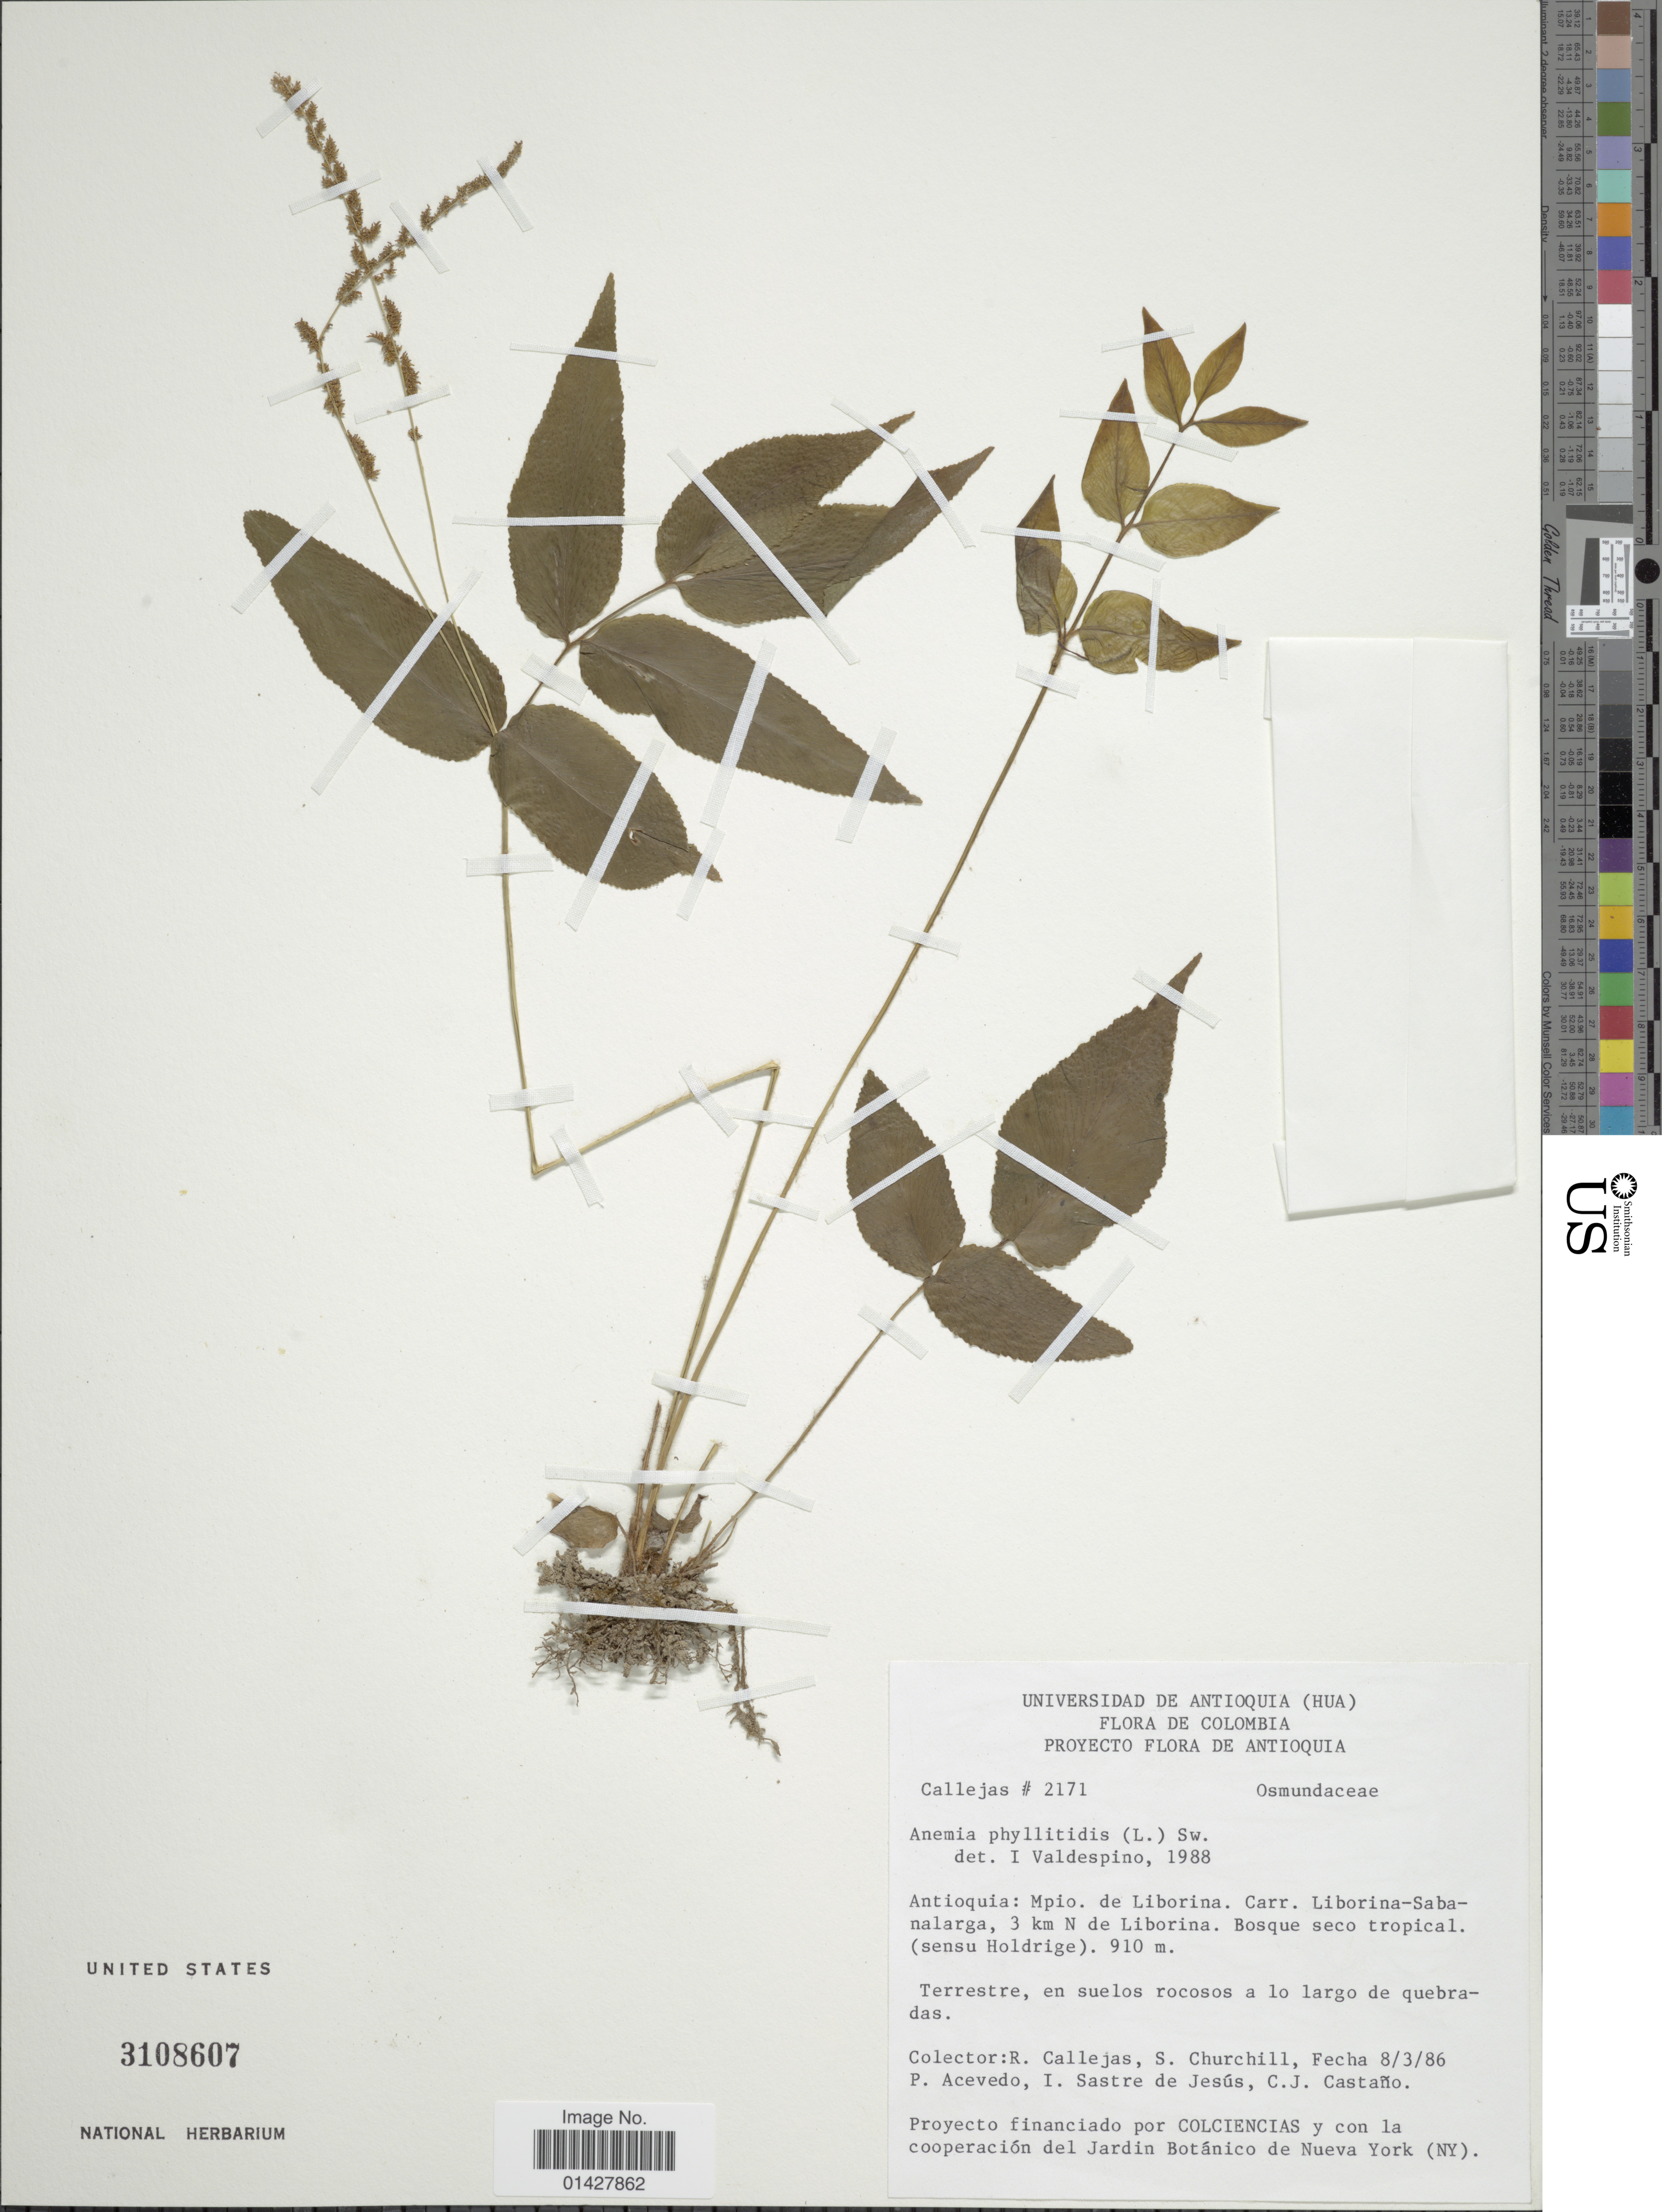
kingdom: Plantae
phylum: Tracheophyta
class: Polypodiopsida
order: Schizaeales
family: Anemiaceae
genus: Anemia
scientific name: Anemia phyllitidis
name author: (L.) Sw.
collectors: R. Callejas, S. Churchill, P. Acevedo-Rodr., I. Sastre-de Jesús & C. Castaño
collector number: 2171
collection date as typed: Transcribed d/m/y: 8/3/86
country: Colombia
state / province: Antioquia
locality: Mpio. de Libornia-Sabanalarga, 3 km N de Libornia. Bosque seco tropical. (sensu Holdridge)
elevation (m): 910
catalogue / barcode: US 3108607